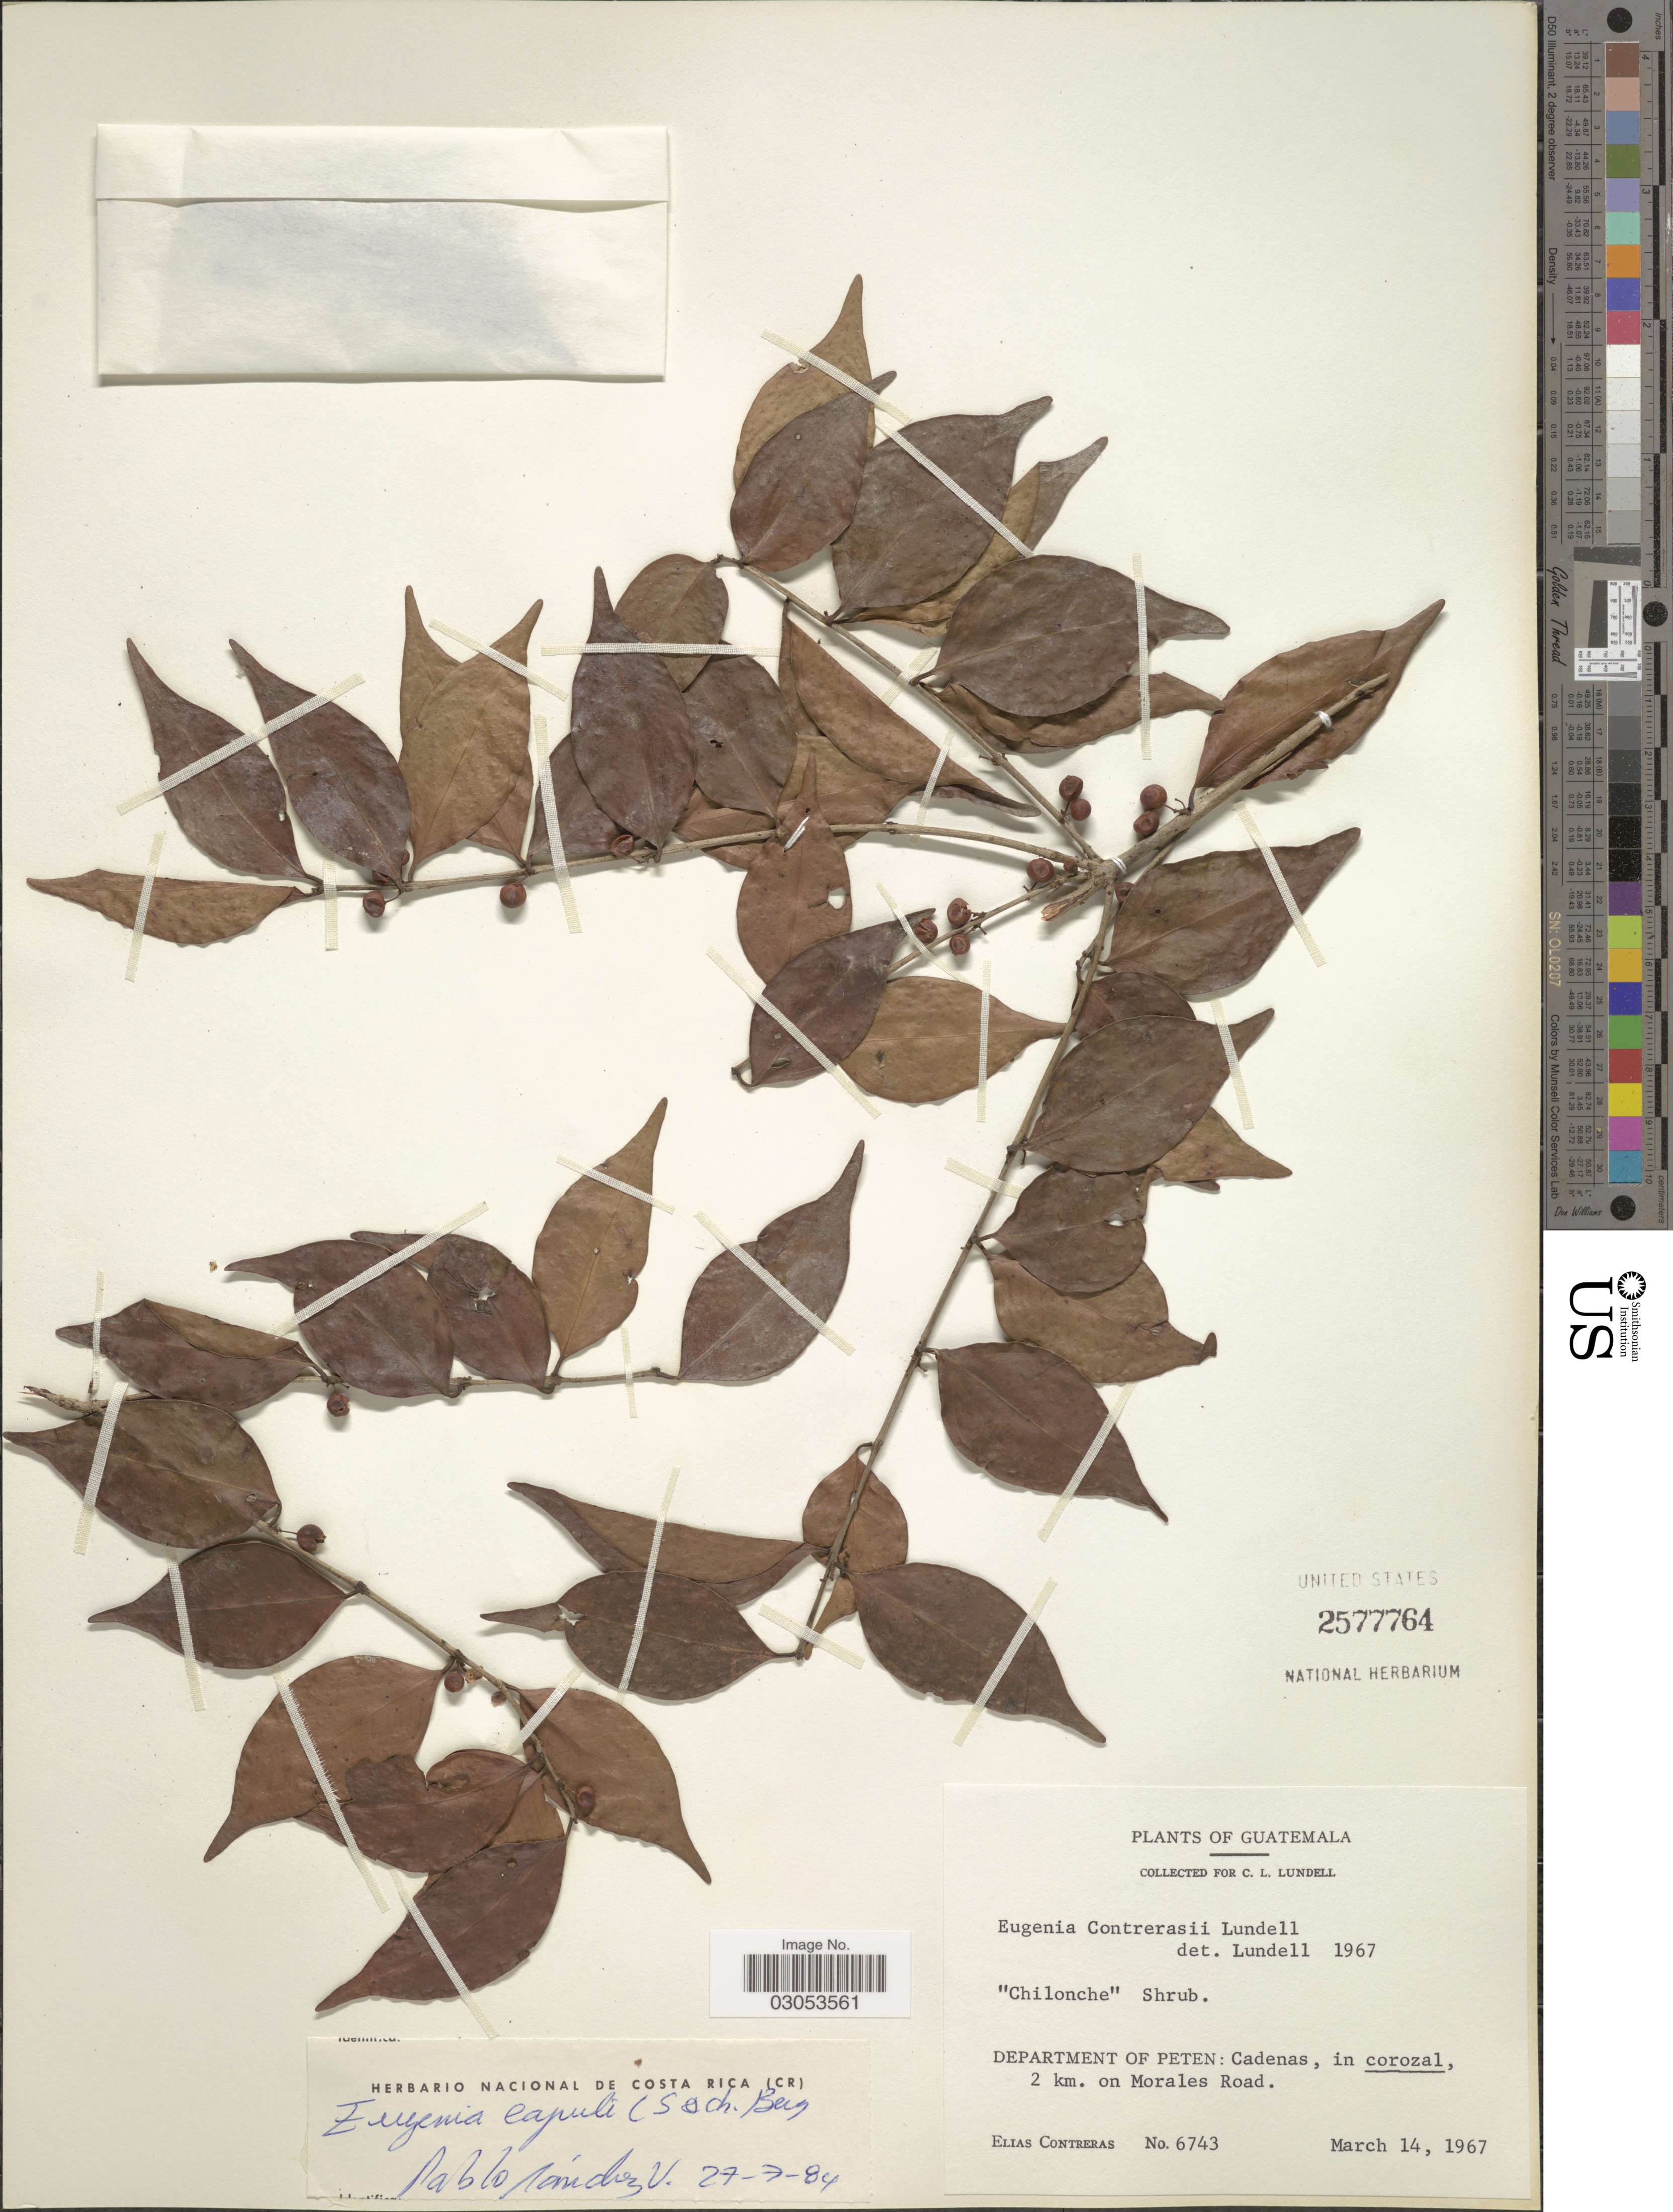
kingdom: Plantae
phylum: Tracheophyta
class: Magnoliopsida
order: Myrtales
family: Myrtaceae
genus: Eugenia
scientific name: Eugenia capuli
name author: (Schltdl. & Cham.) Hook. & Arn.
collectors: E. Contreras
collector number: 6743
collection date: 1967-03-14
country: Guatemala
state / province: El Petén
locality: Department of Peten: Cadenas, in corozal, 2 km. on Morales Road.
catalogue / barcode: US 2577764